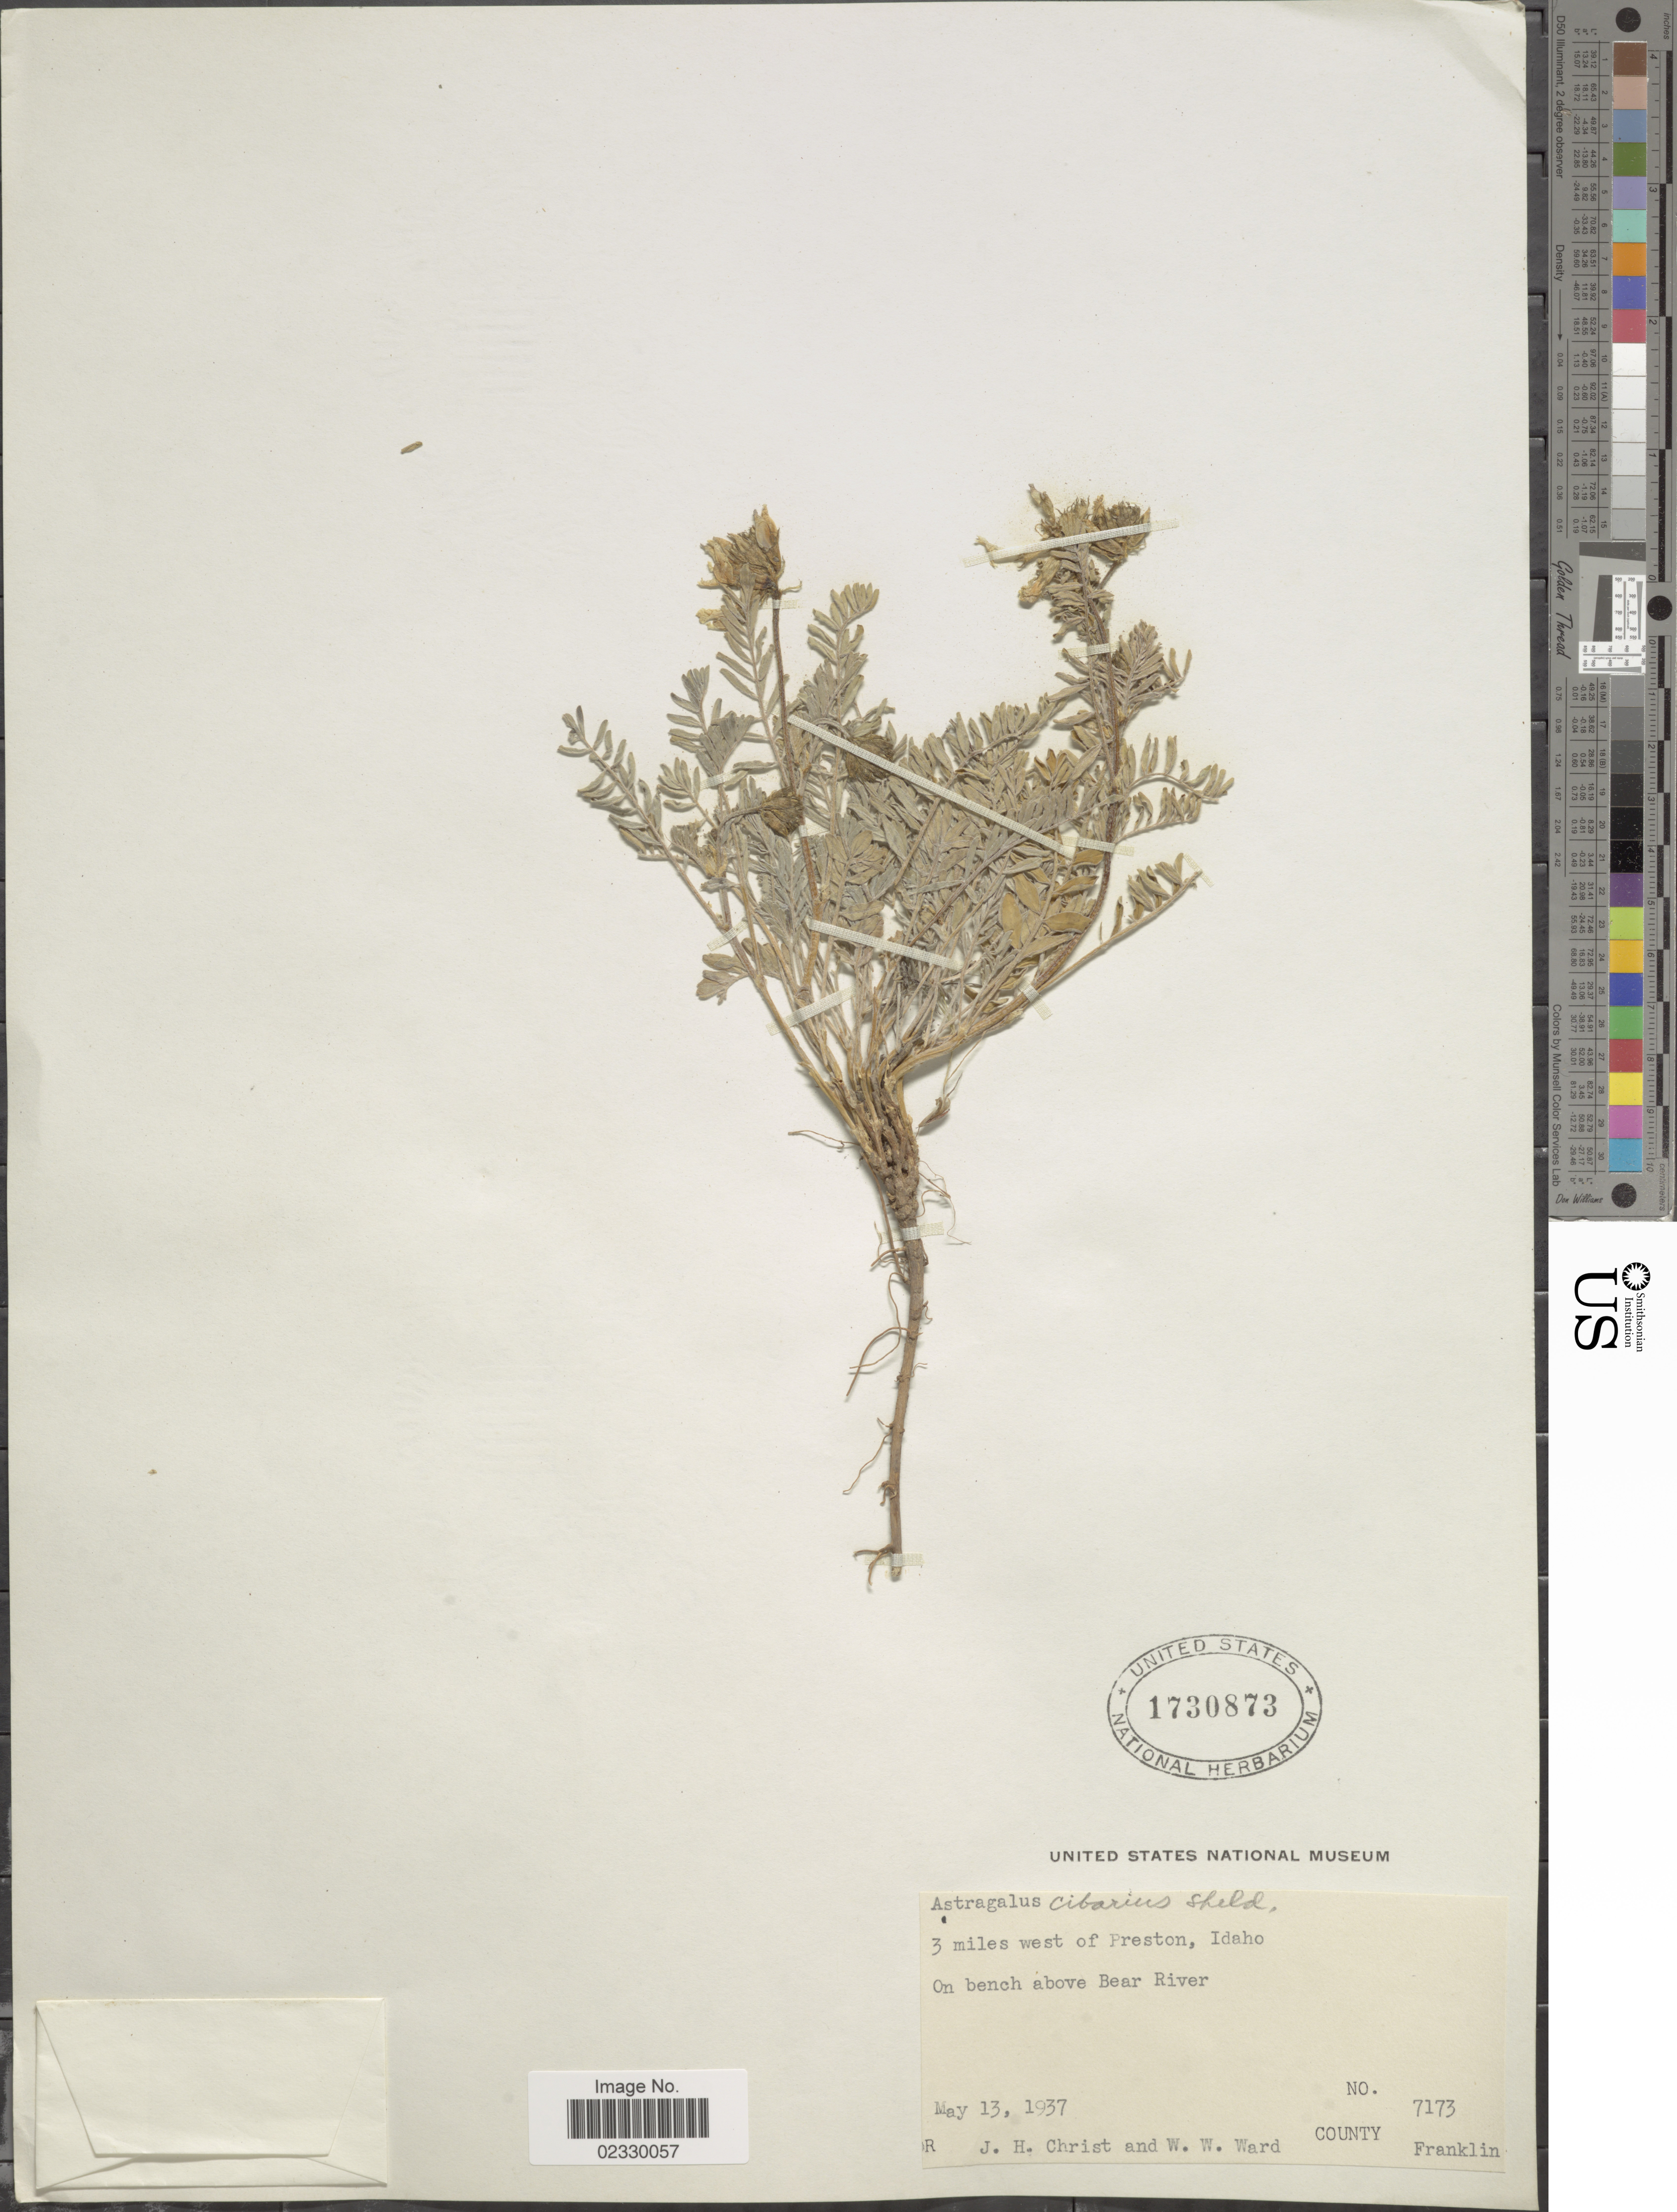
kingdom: Plantae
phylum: Tracheophyta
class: Magnoliopsida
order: Fabales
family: Fabaceae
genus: Astragalus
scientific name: Astragalus cibarius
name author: E. Sheld.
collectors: J. H. Christ & W. Ward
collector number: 7173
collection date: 1937-04-13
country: United States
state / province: Idaho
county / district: Franklin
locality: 3 miles W of Preston, Idaho. On bench above Bear River.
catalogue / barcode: US 1730873